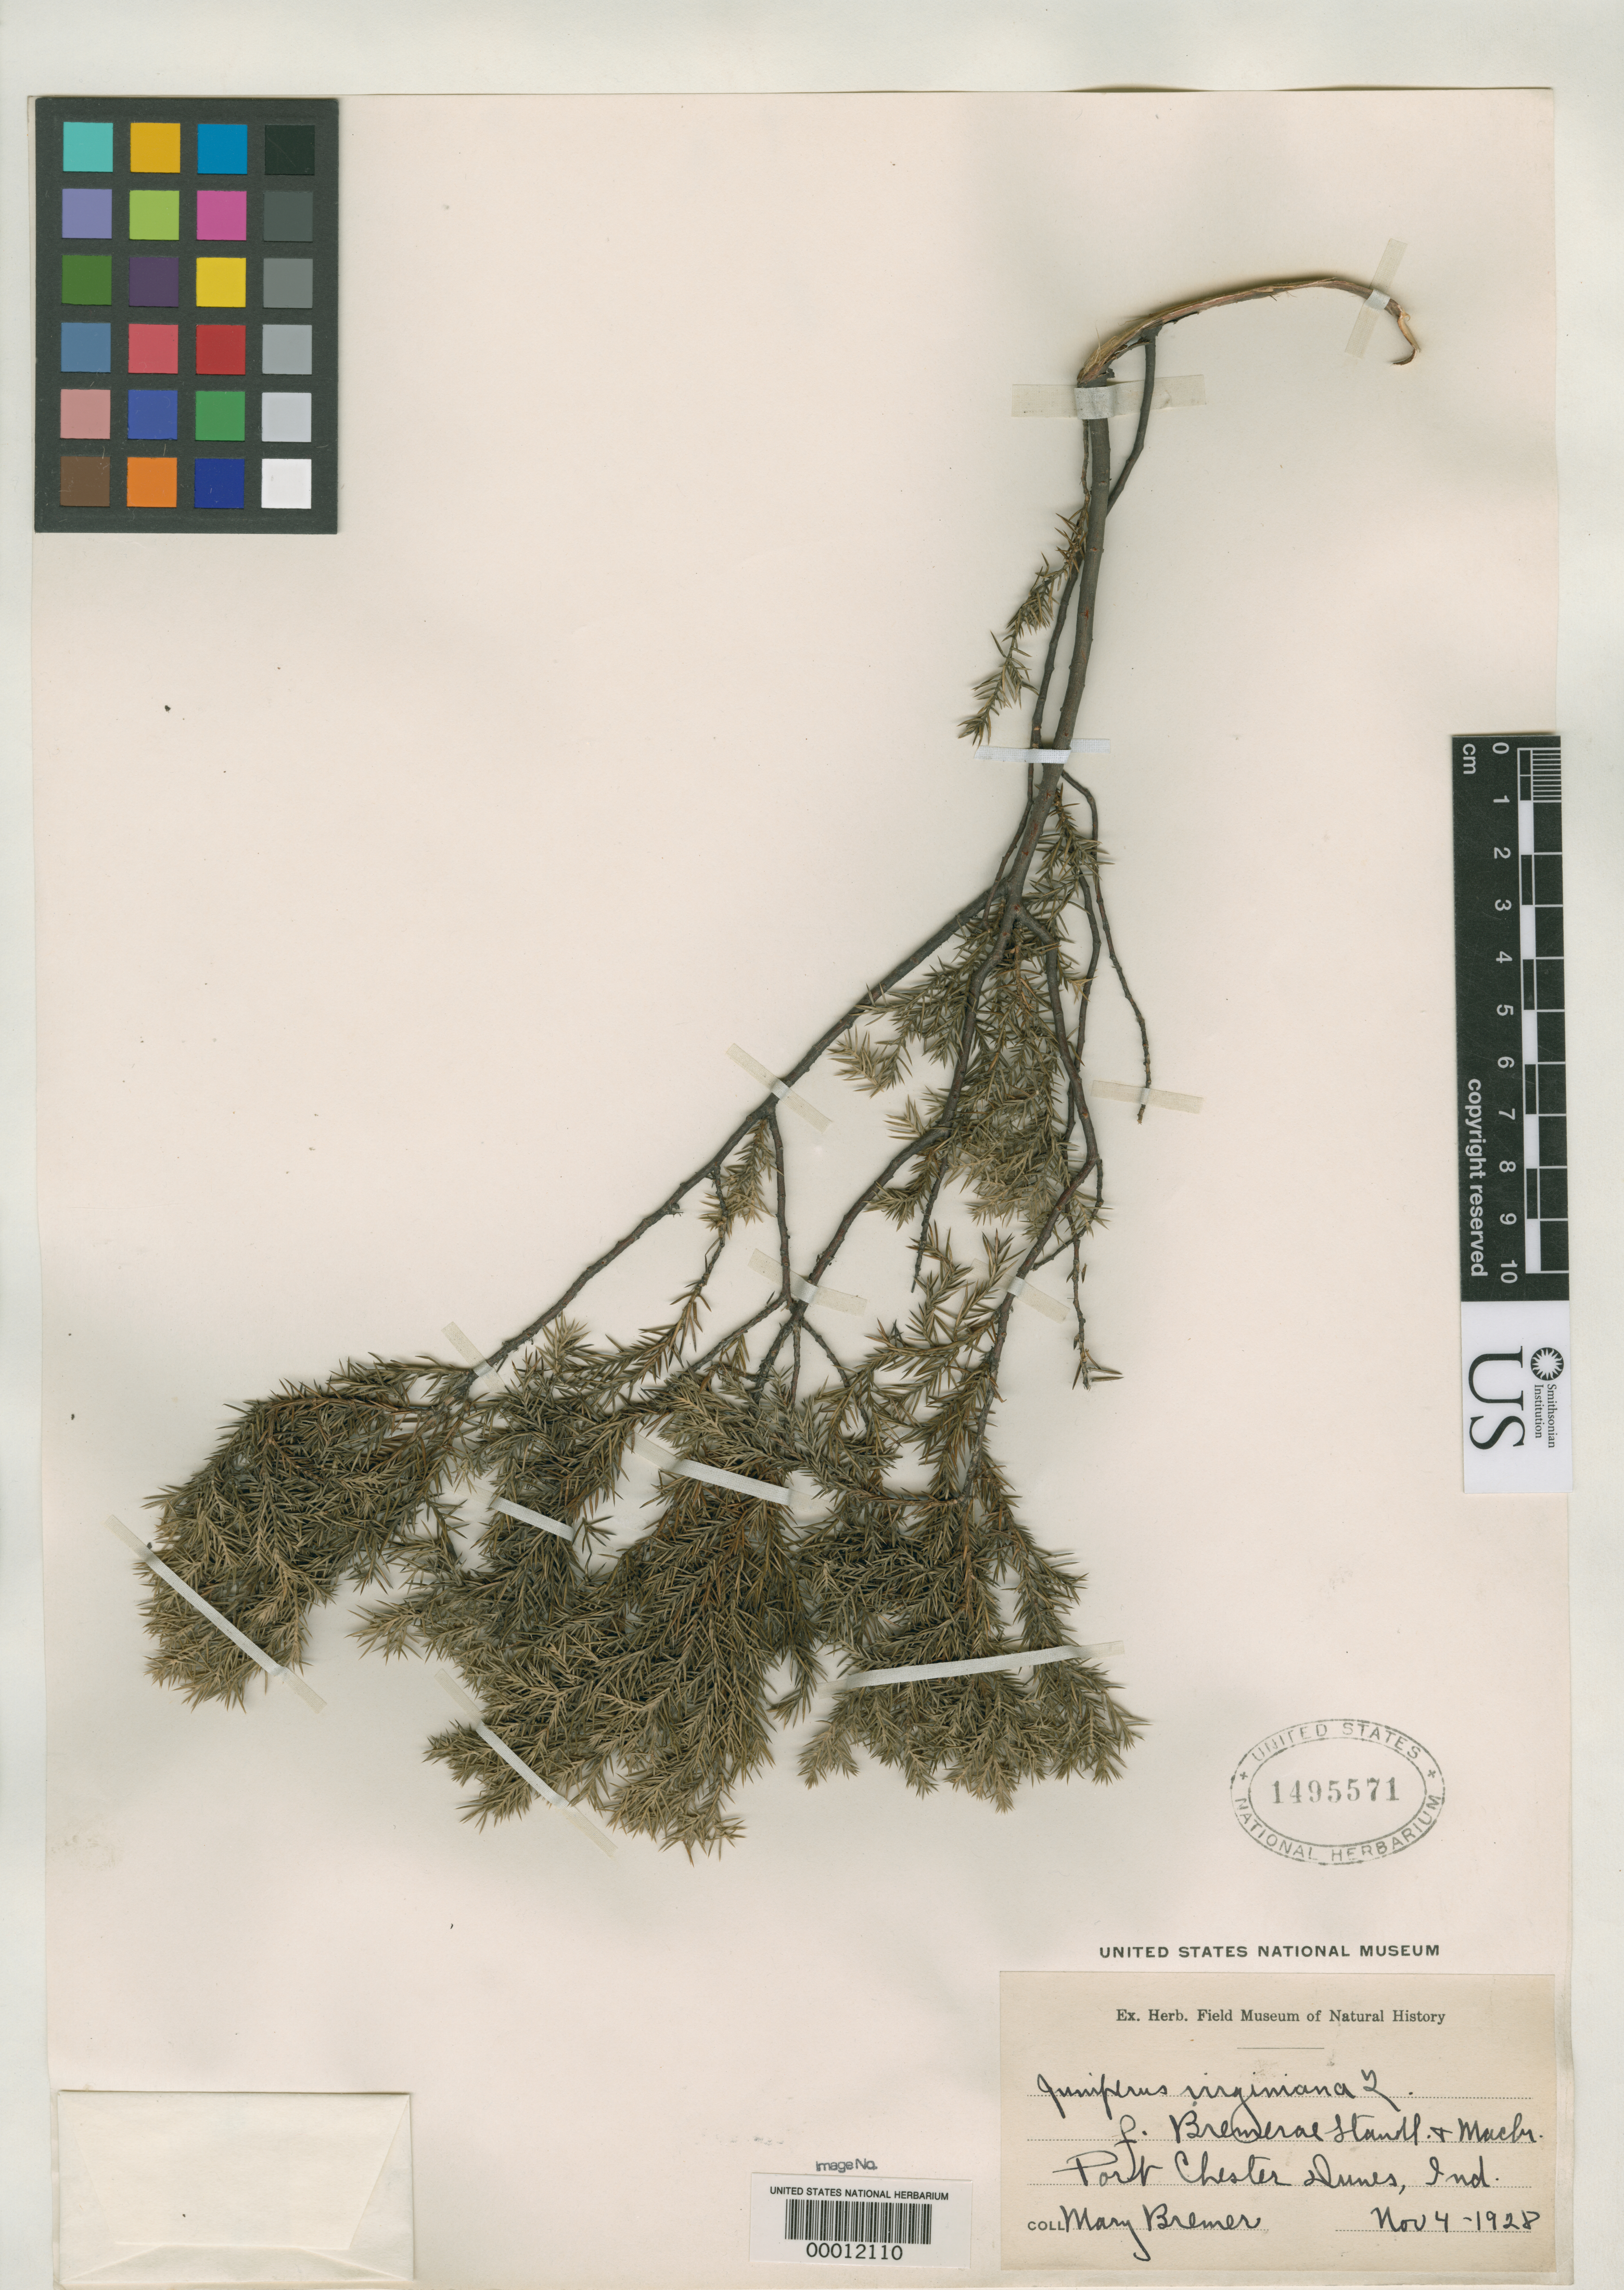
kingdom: Plantae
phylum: Tracheophyta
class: Pinopsida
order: Pinales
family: Cupressaceae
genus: Juniperus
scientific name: Juniperus virginiana f. bremerae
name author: Standl. & J.F. Macbr.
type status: Isotype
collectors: M. Bremer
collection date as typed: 04 Nov 1928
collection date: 1928-11-04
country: United States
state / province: Indiana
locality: Port Chester Dunes.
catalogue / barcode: US 1495571